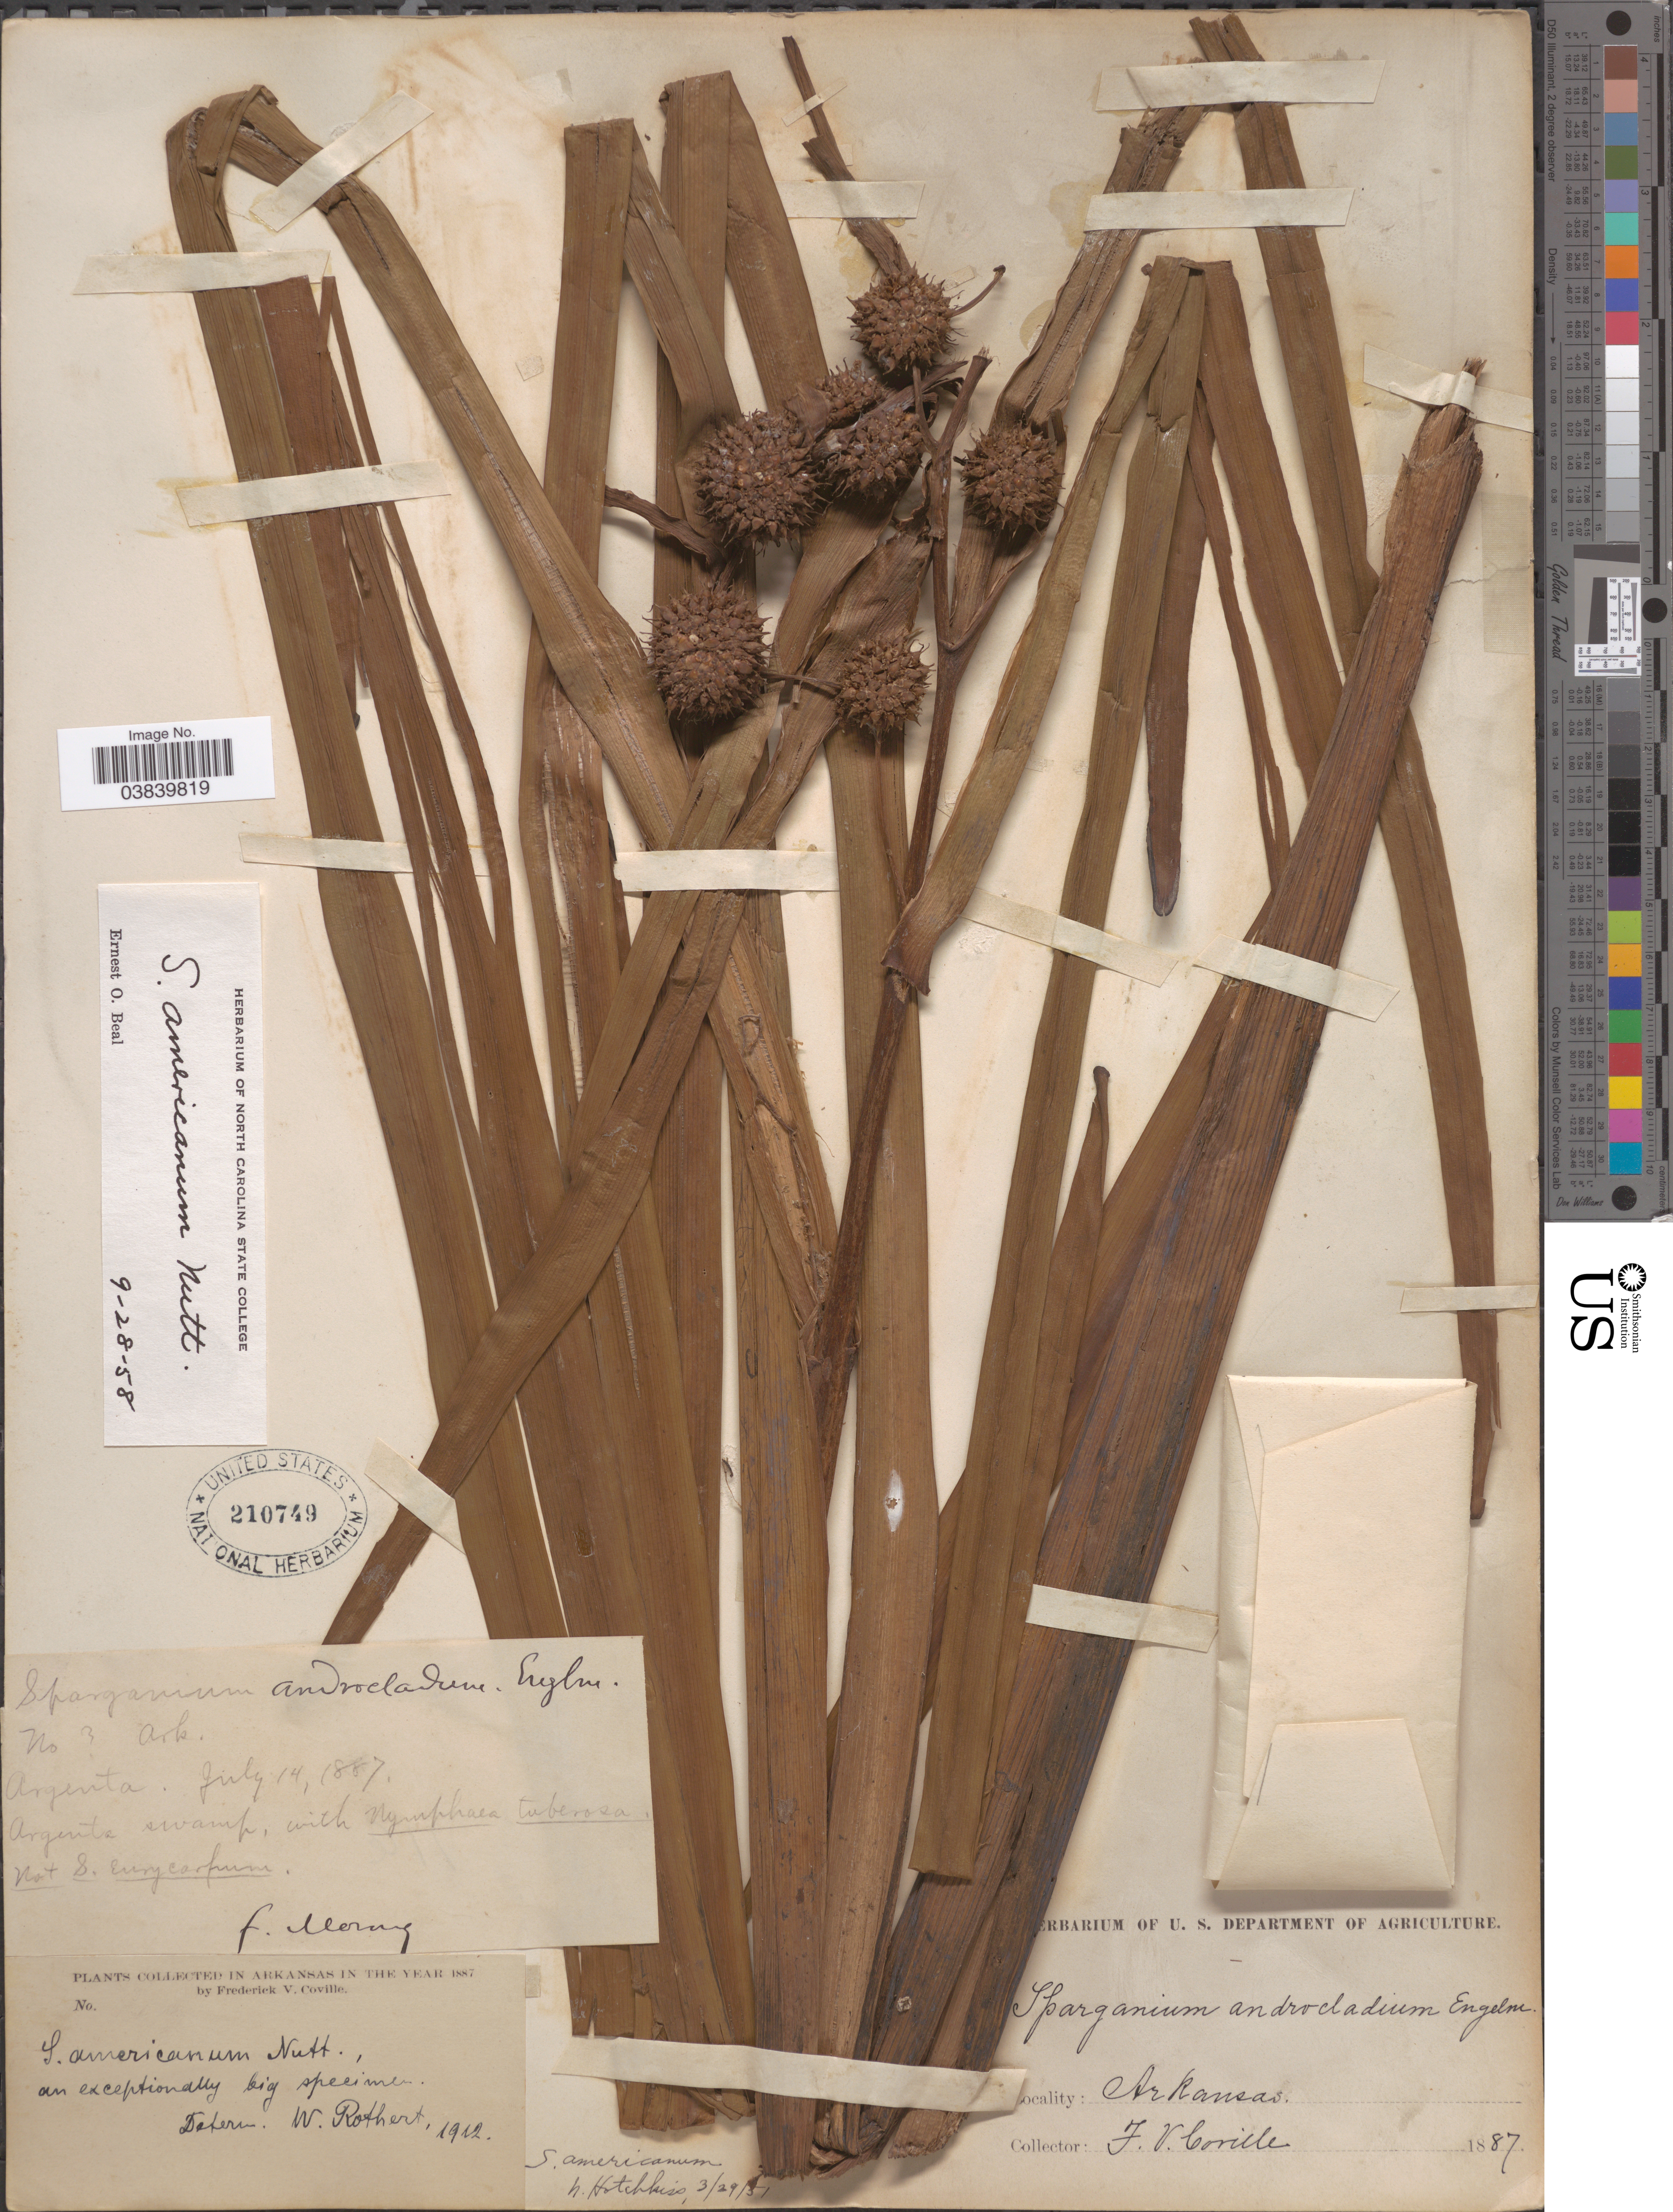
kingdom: Plantae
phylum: Tracheophyta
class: Liliopsida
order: Poales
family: Typhaceae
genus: Sparganium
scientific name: Sparganium americanum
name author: Nutt.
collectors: F. V. Coville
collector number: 3*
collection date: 1887-07-14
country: United States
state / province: Arkansas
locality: Argenta.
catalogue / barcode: US 210749